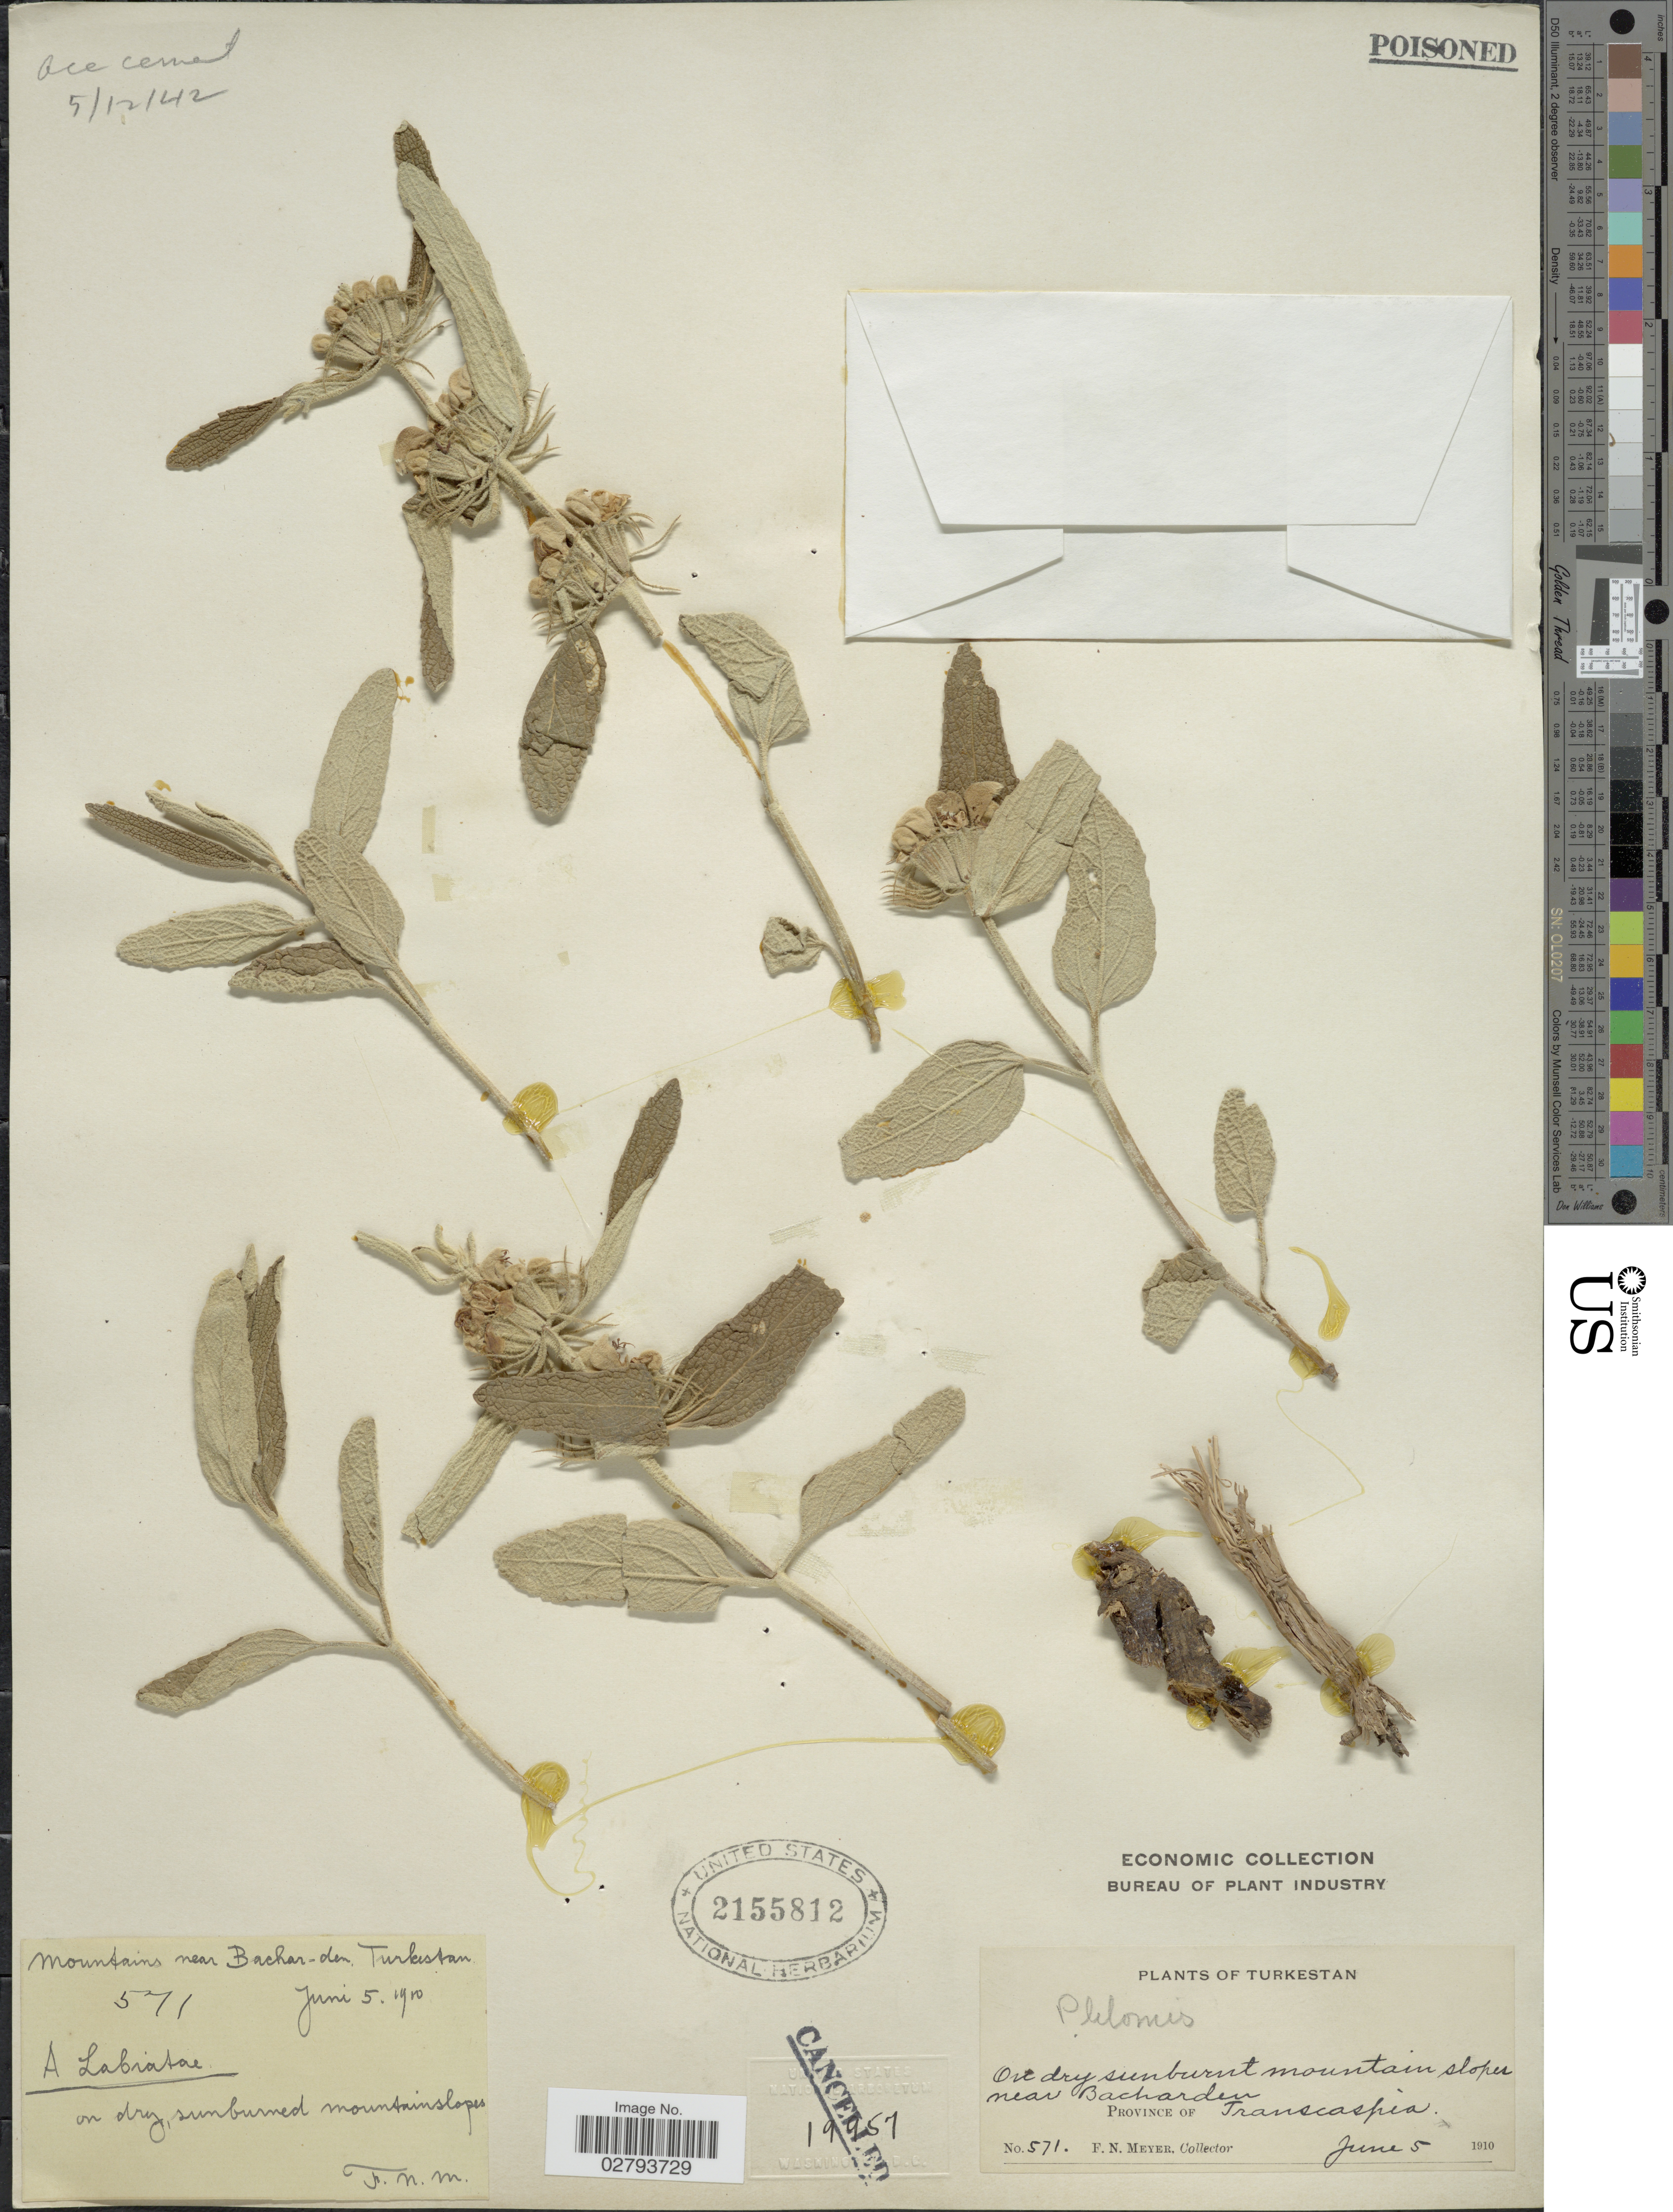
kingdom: Plantae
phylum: Tracheophyta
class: Magnoliopsida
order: Lamiales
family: Lamiaceae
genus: Phlomis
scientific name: Phlomis sp.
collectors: F. N. Meyer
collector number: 571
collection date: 1910-06-05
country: Turkmenistan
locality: Turkestan, mountain slopes near Bacharden, Province of Transcaspia, Mountains near Bachar-den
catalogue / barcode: US 2155812